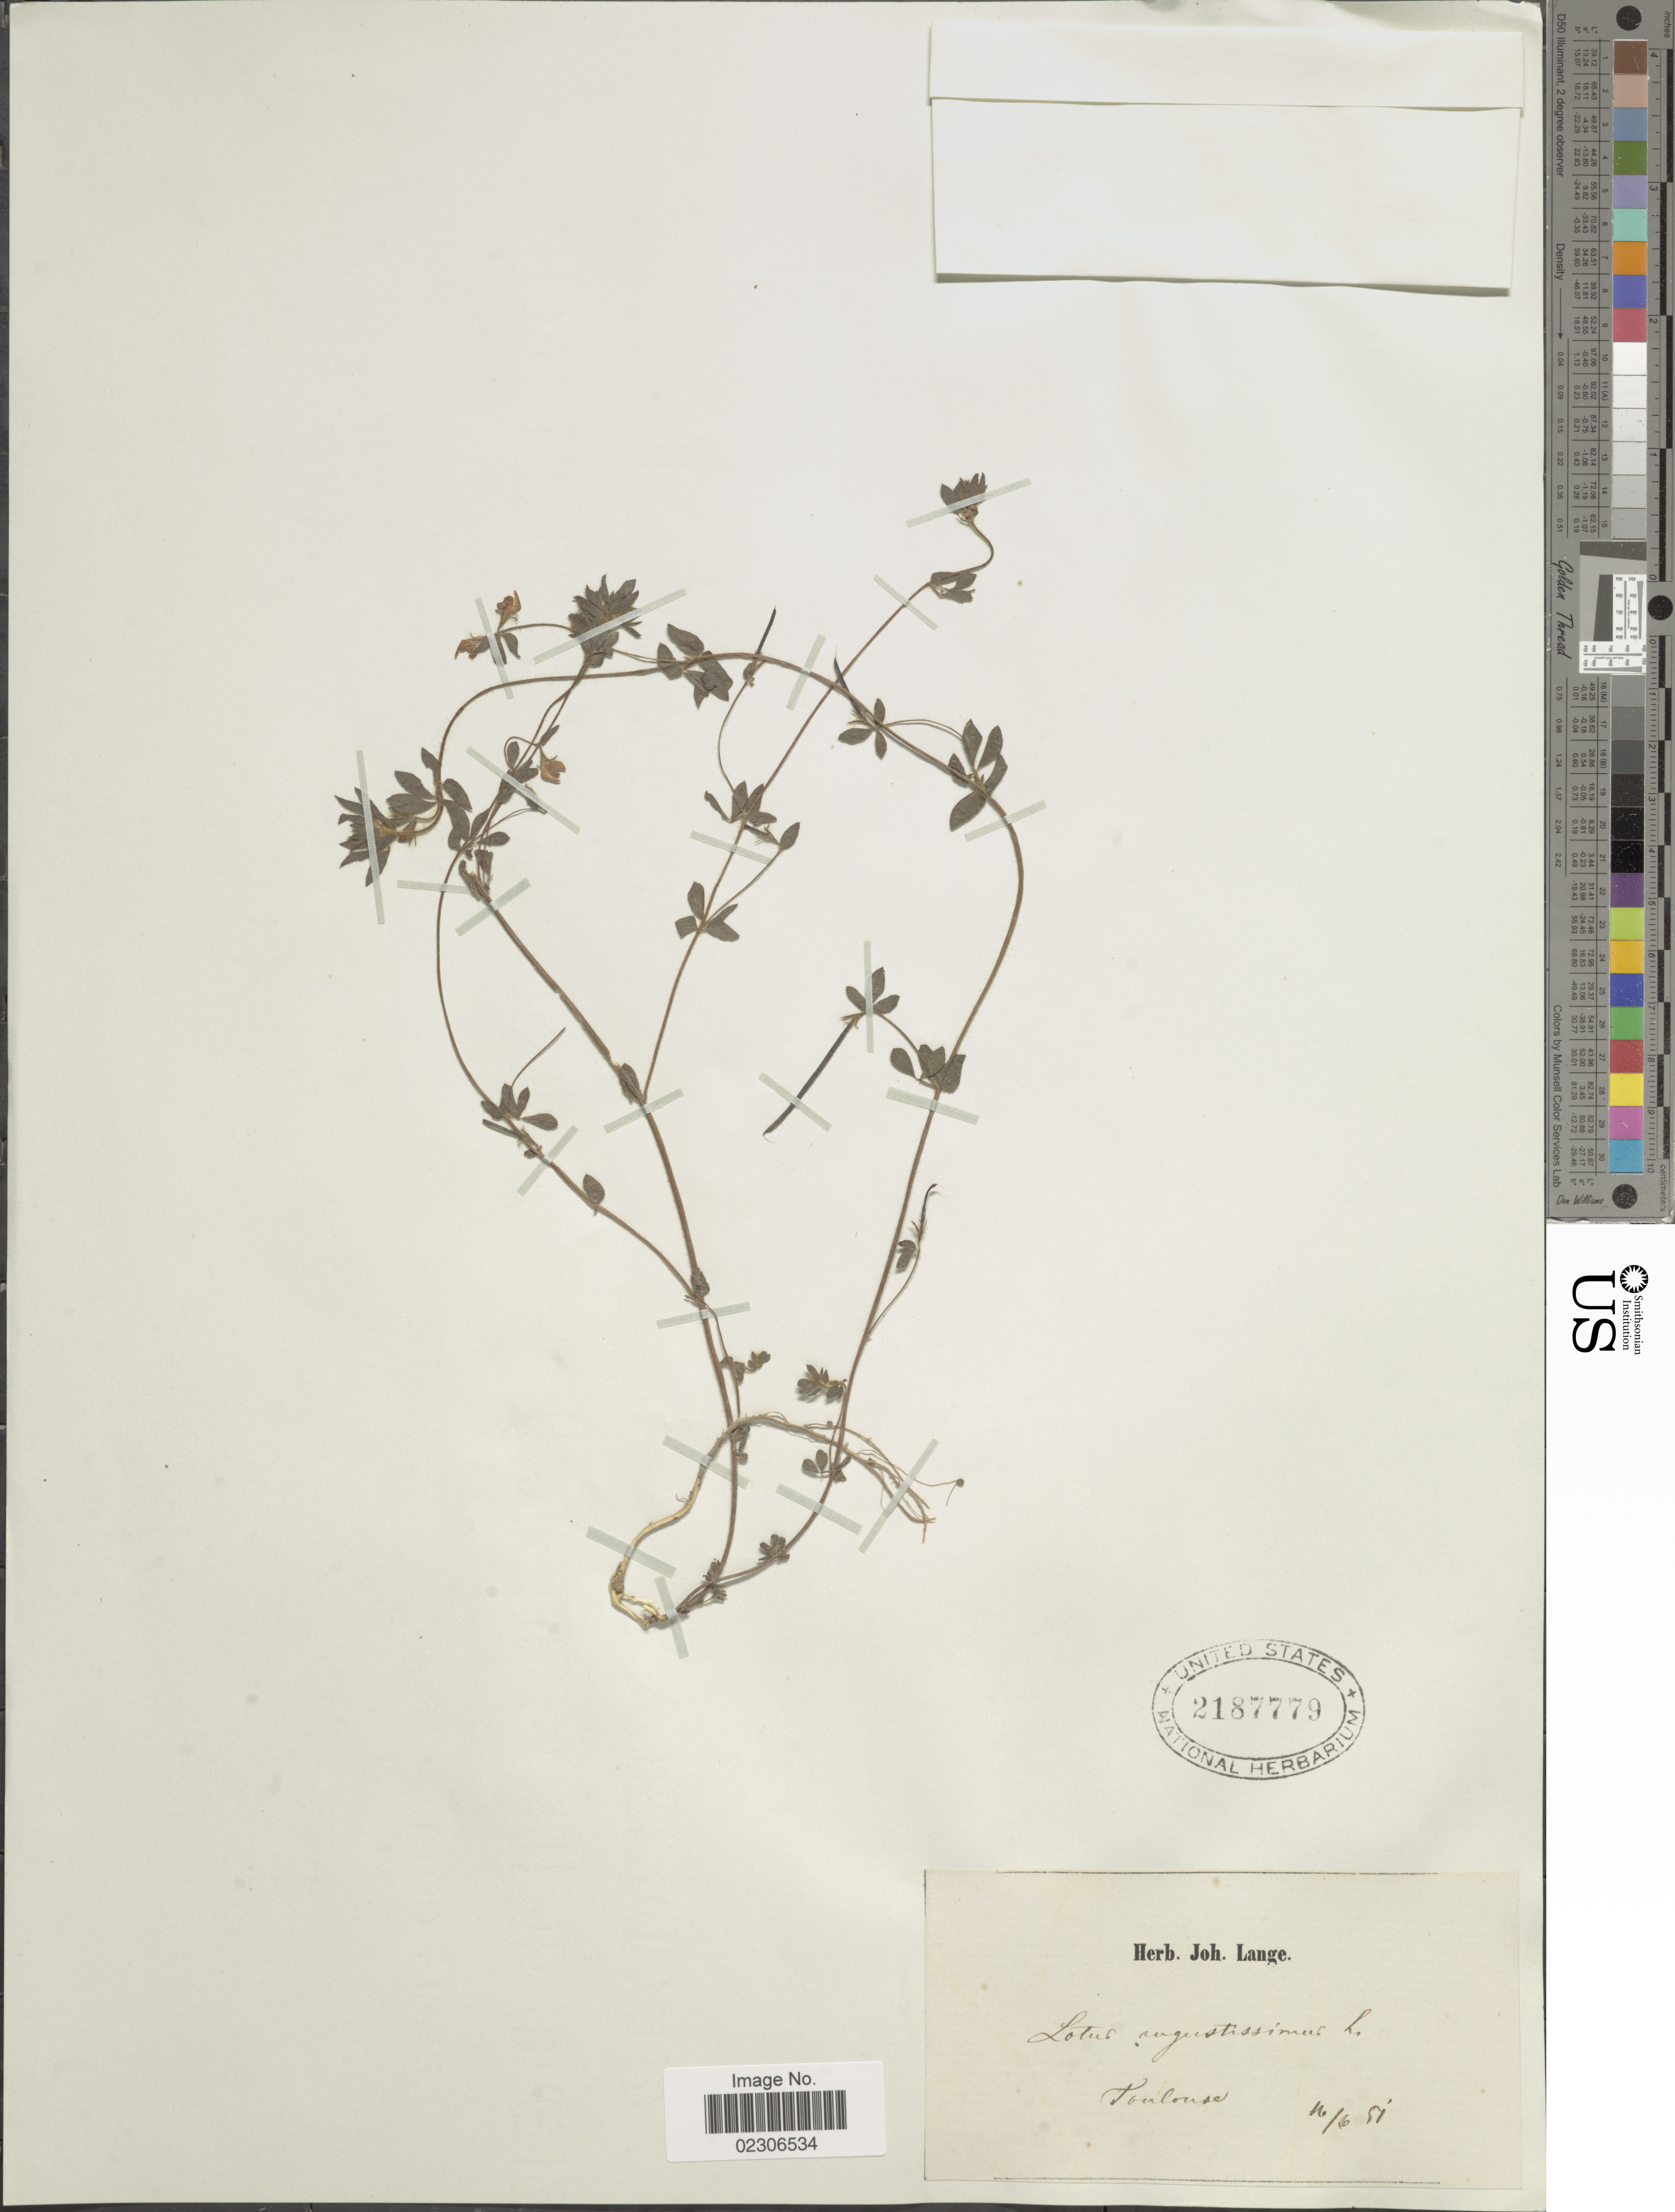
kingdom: Plantae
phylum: Tracheophyta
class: Magnoliopsida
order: Fabales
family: Fabaceae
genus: Lotus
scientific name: Lotus angustissimus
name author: L.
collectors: ex herb. Joh. Lange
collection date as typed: Transcribed d/m/y: 16/6/51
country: France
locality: Toulouse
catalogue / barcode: US 2187779